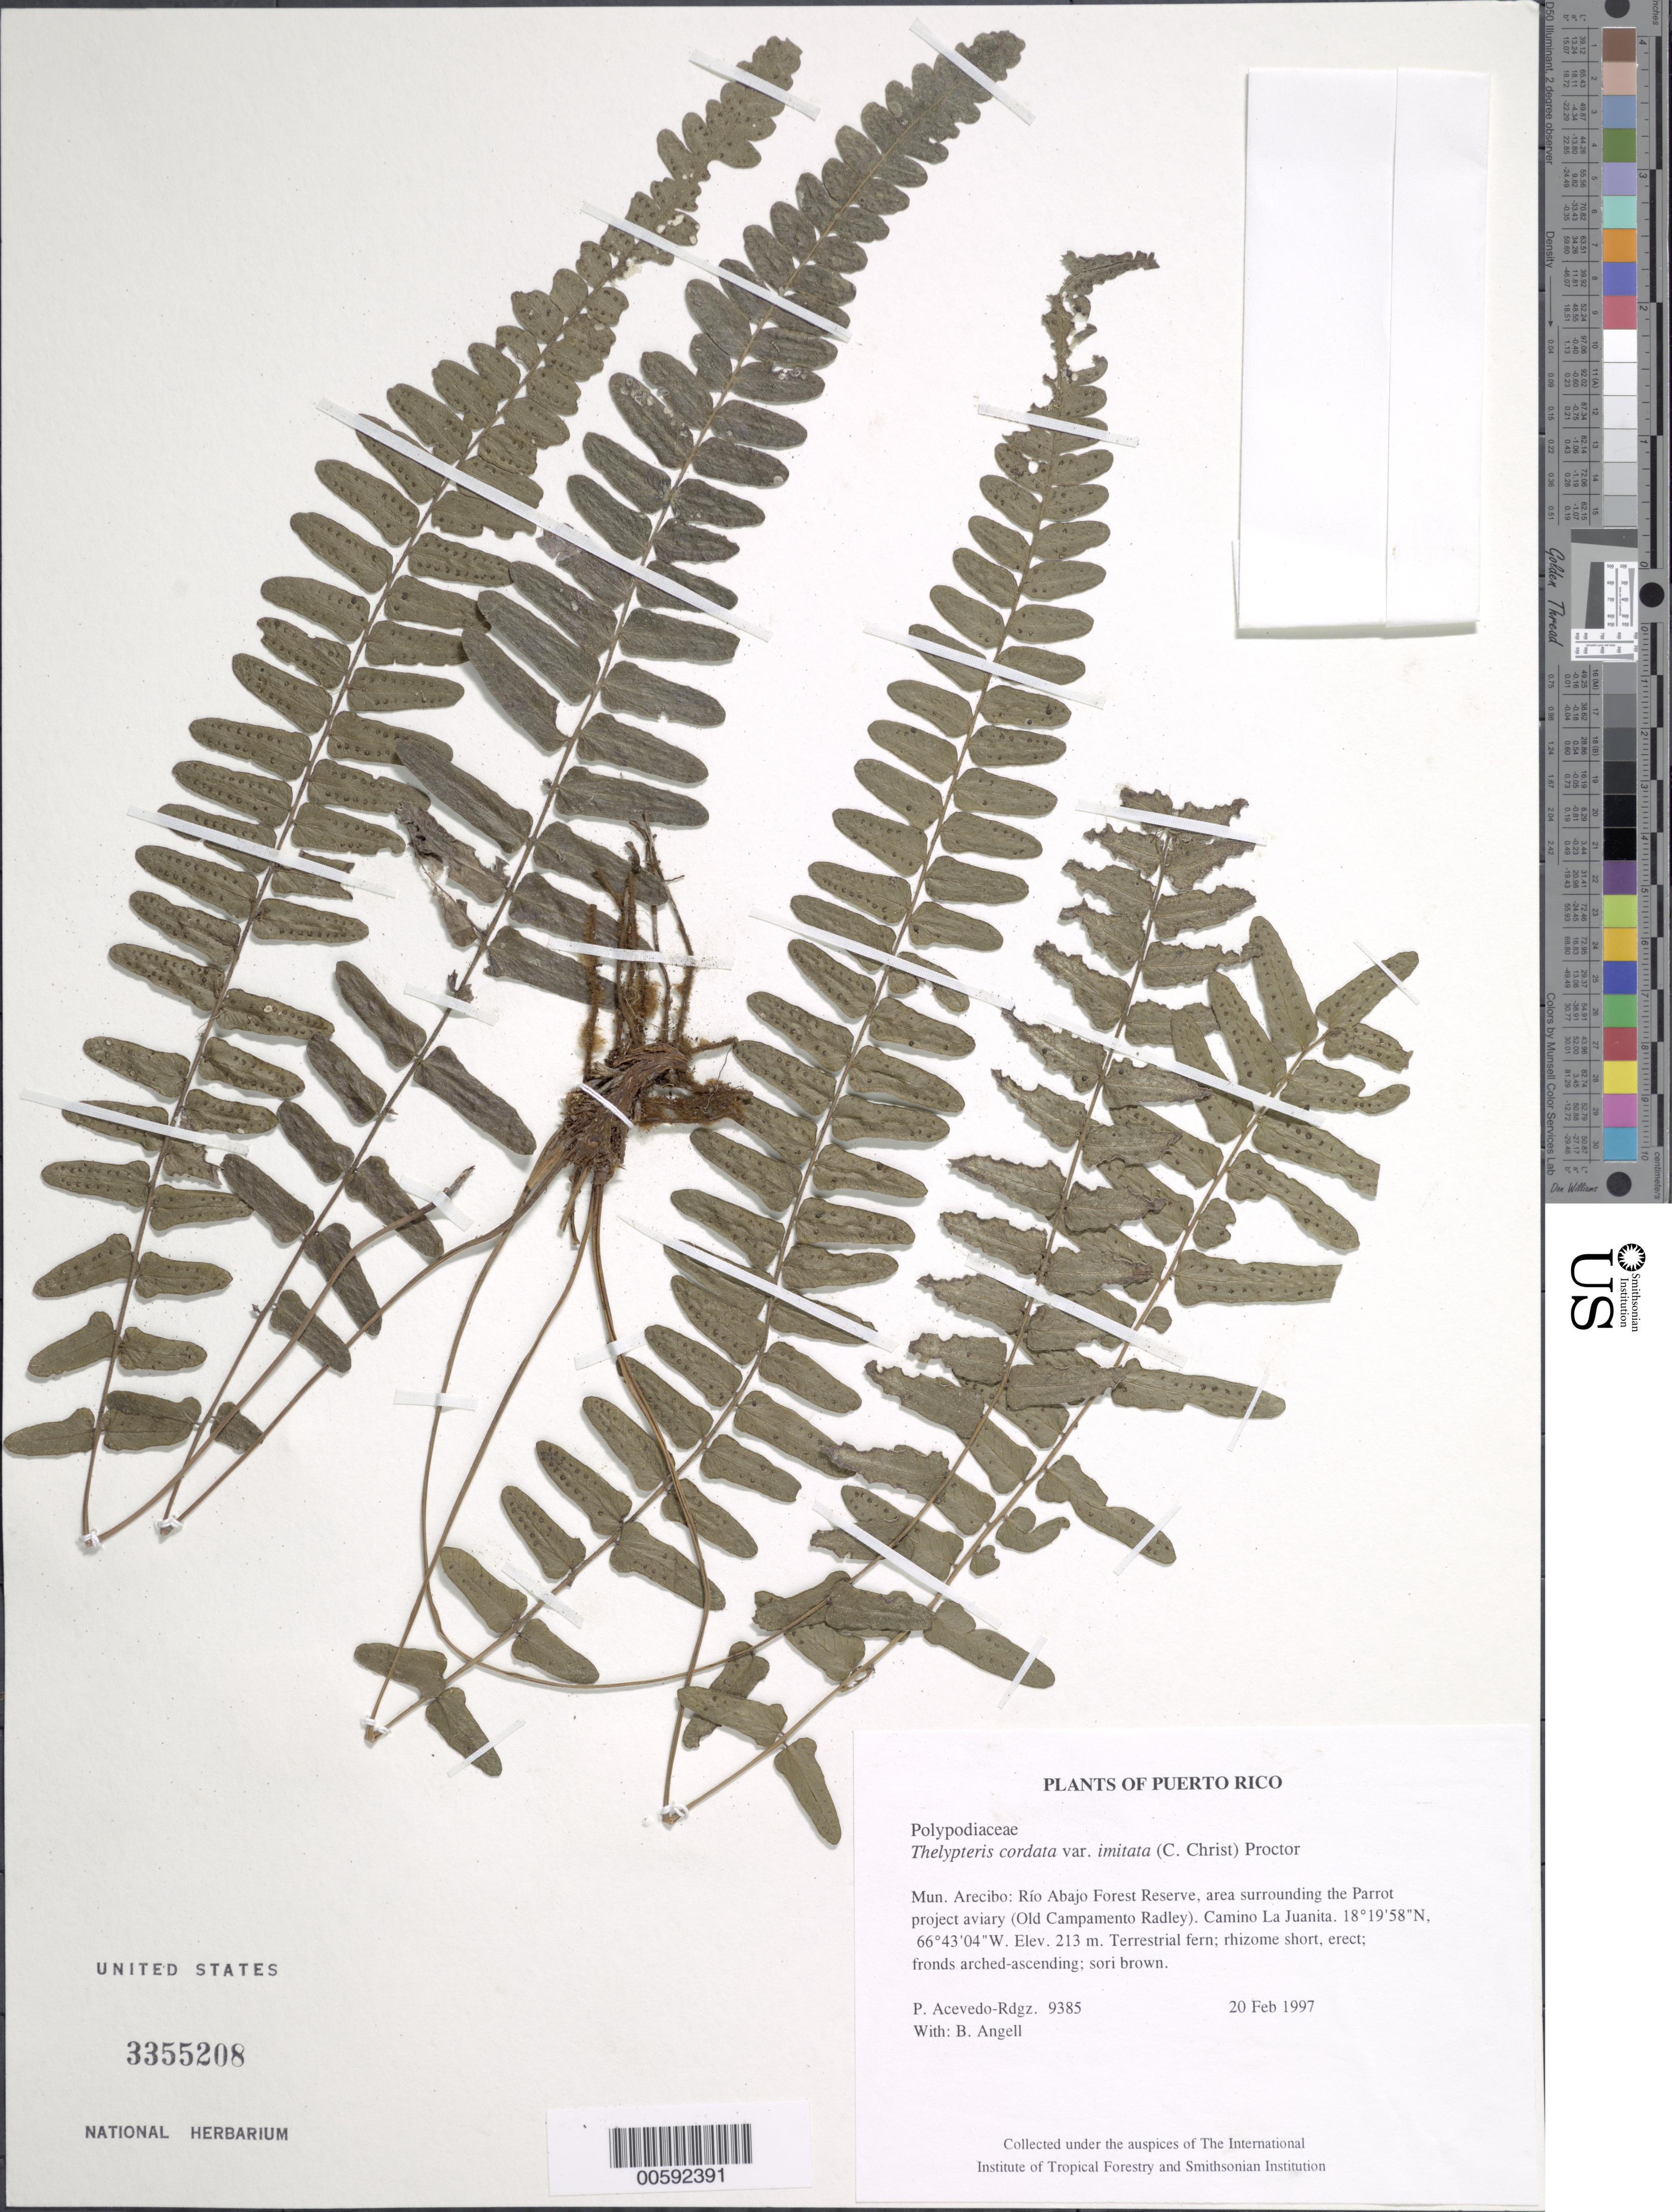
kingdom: Plantae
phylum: Tracheophyta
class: Polypodiopsida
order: Polypodiales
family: Thelypteridaceae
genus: Goniopteris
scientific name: Goniopteris cordata (Fée) comb. nov., ined 2015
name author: (Fée)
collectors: P. Acevedo-Rodr. & Bobbi Angell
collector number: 9385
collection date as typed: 20 Feb 1997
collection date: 1997-02-20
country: Puerto Rico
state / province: Arecibo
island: Puerto Rico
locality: Arecibo; Río Abajo Forest Reserve, area surrounding the Parrot project aviary (Old Campamento Radley). Camino La Juanita.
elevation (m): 213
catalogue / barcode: US 3355208